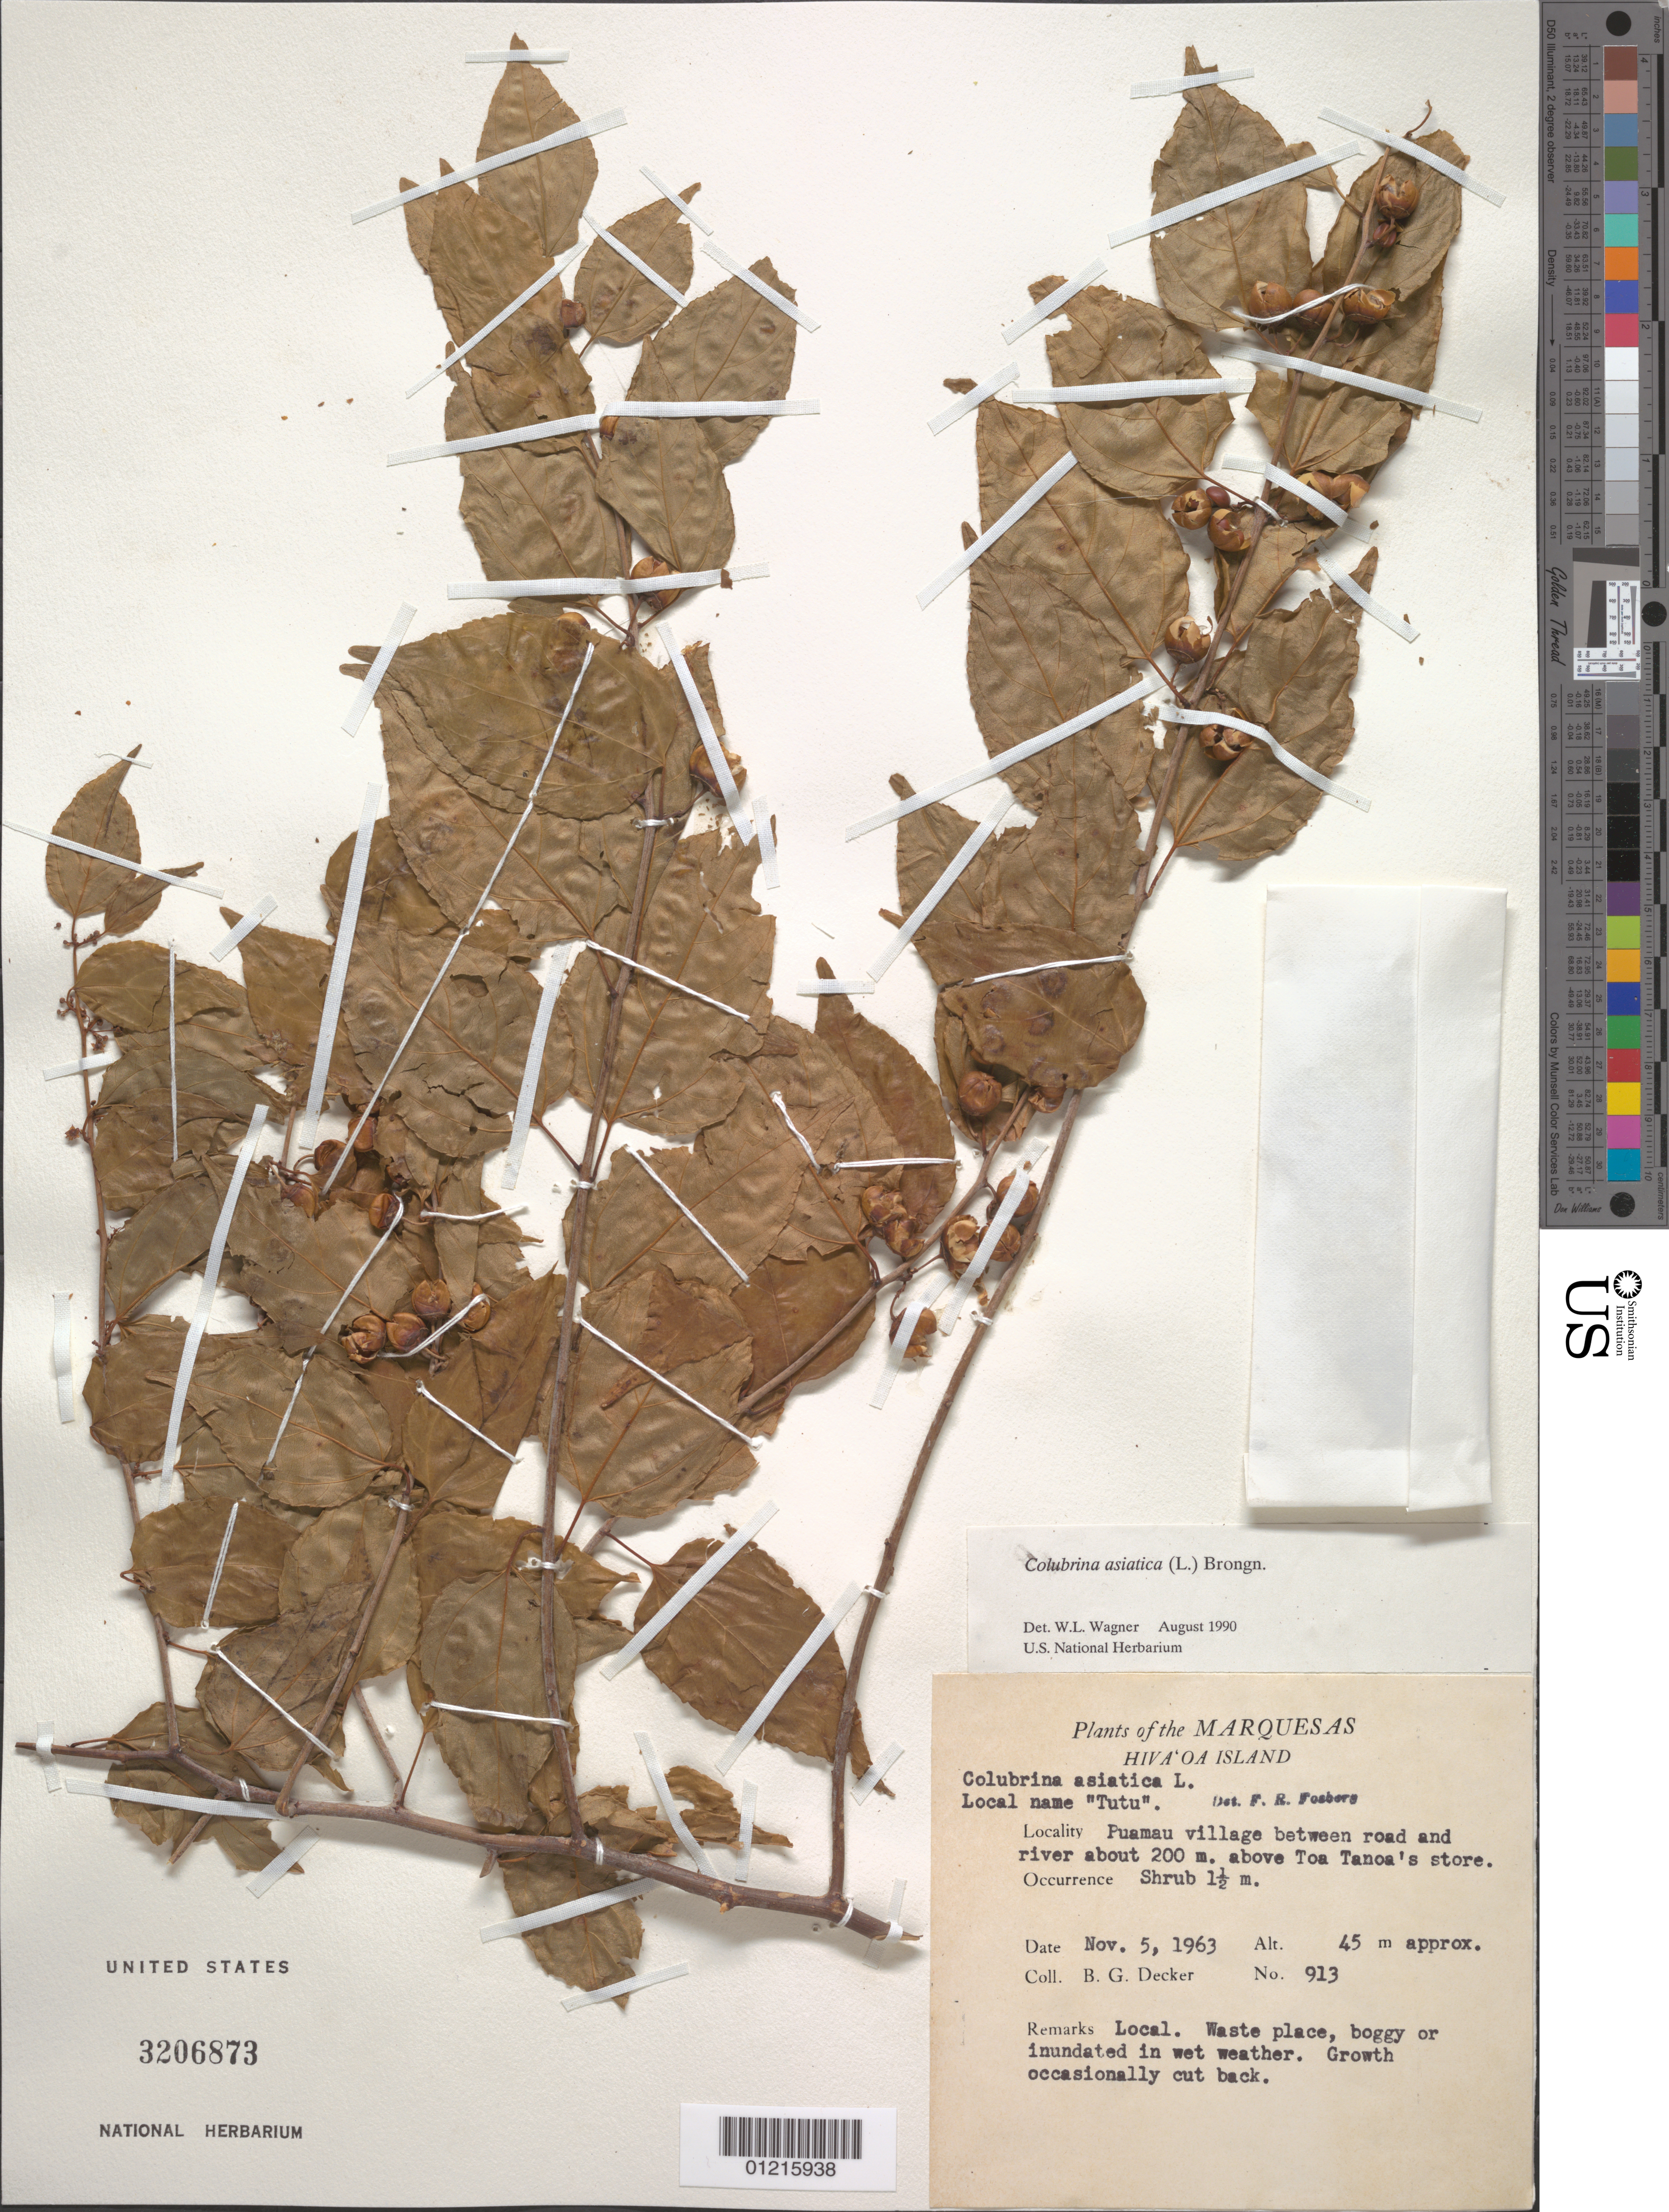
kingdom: Plantae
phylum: Tracheophyta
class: Magnoliopsida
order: Rosales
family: Rhamnaceae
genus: Colubrina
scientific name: Colubrina asiatica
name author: (L.) Brongn.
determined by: Wagner, W. L., (BOT), Smithsonian Institution - National Museum of Natural History (UNITED STATES)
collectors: B. G. Decker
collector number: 913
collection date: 1963-11-05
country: French Polynesia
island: Hiva Oa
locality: Puamau village between road and river about 200 m above Toa Tanoa's store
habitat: Waste place, boggy or inundated in wet weather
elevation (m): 45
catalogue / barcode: US 3206873